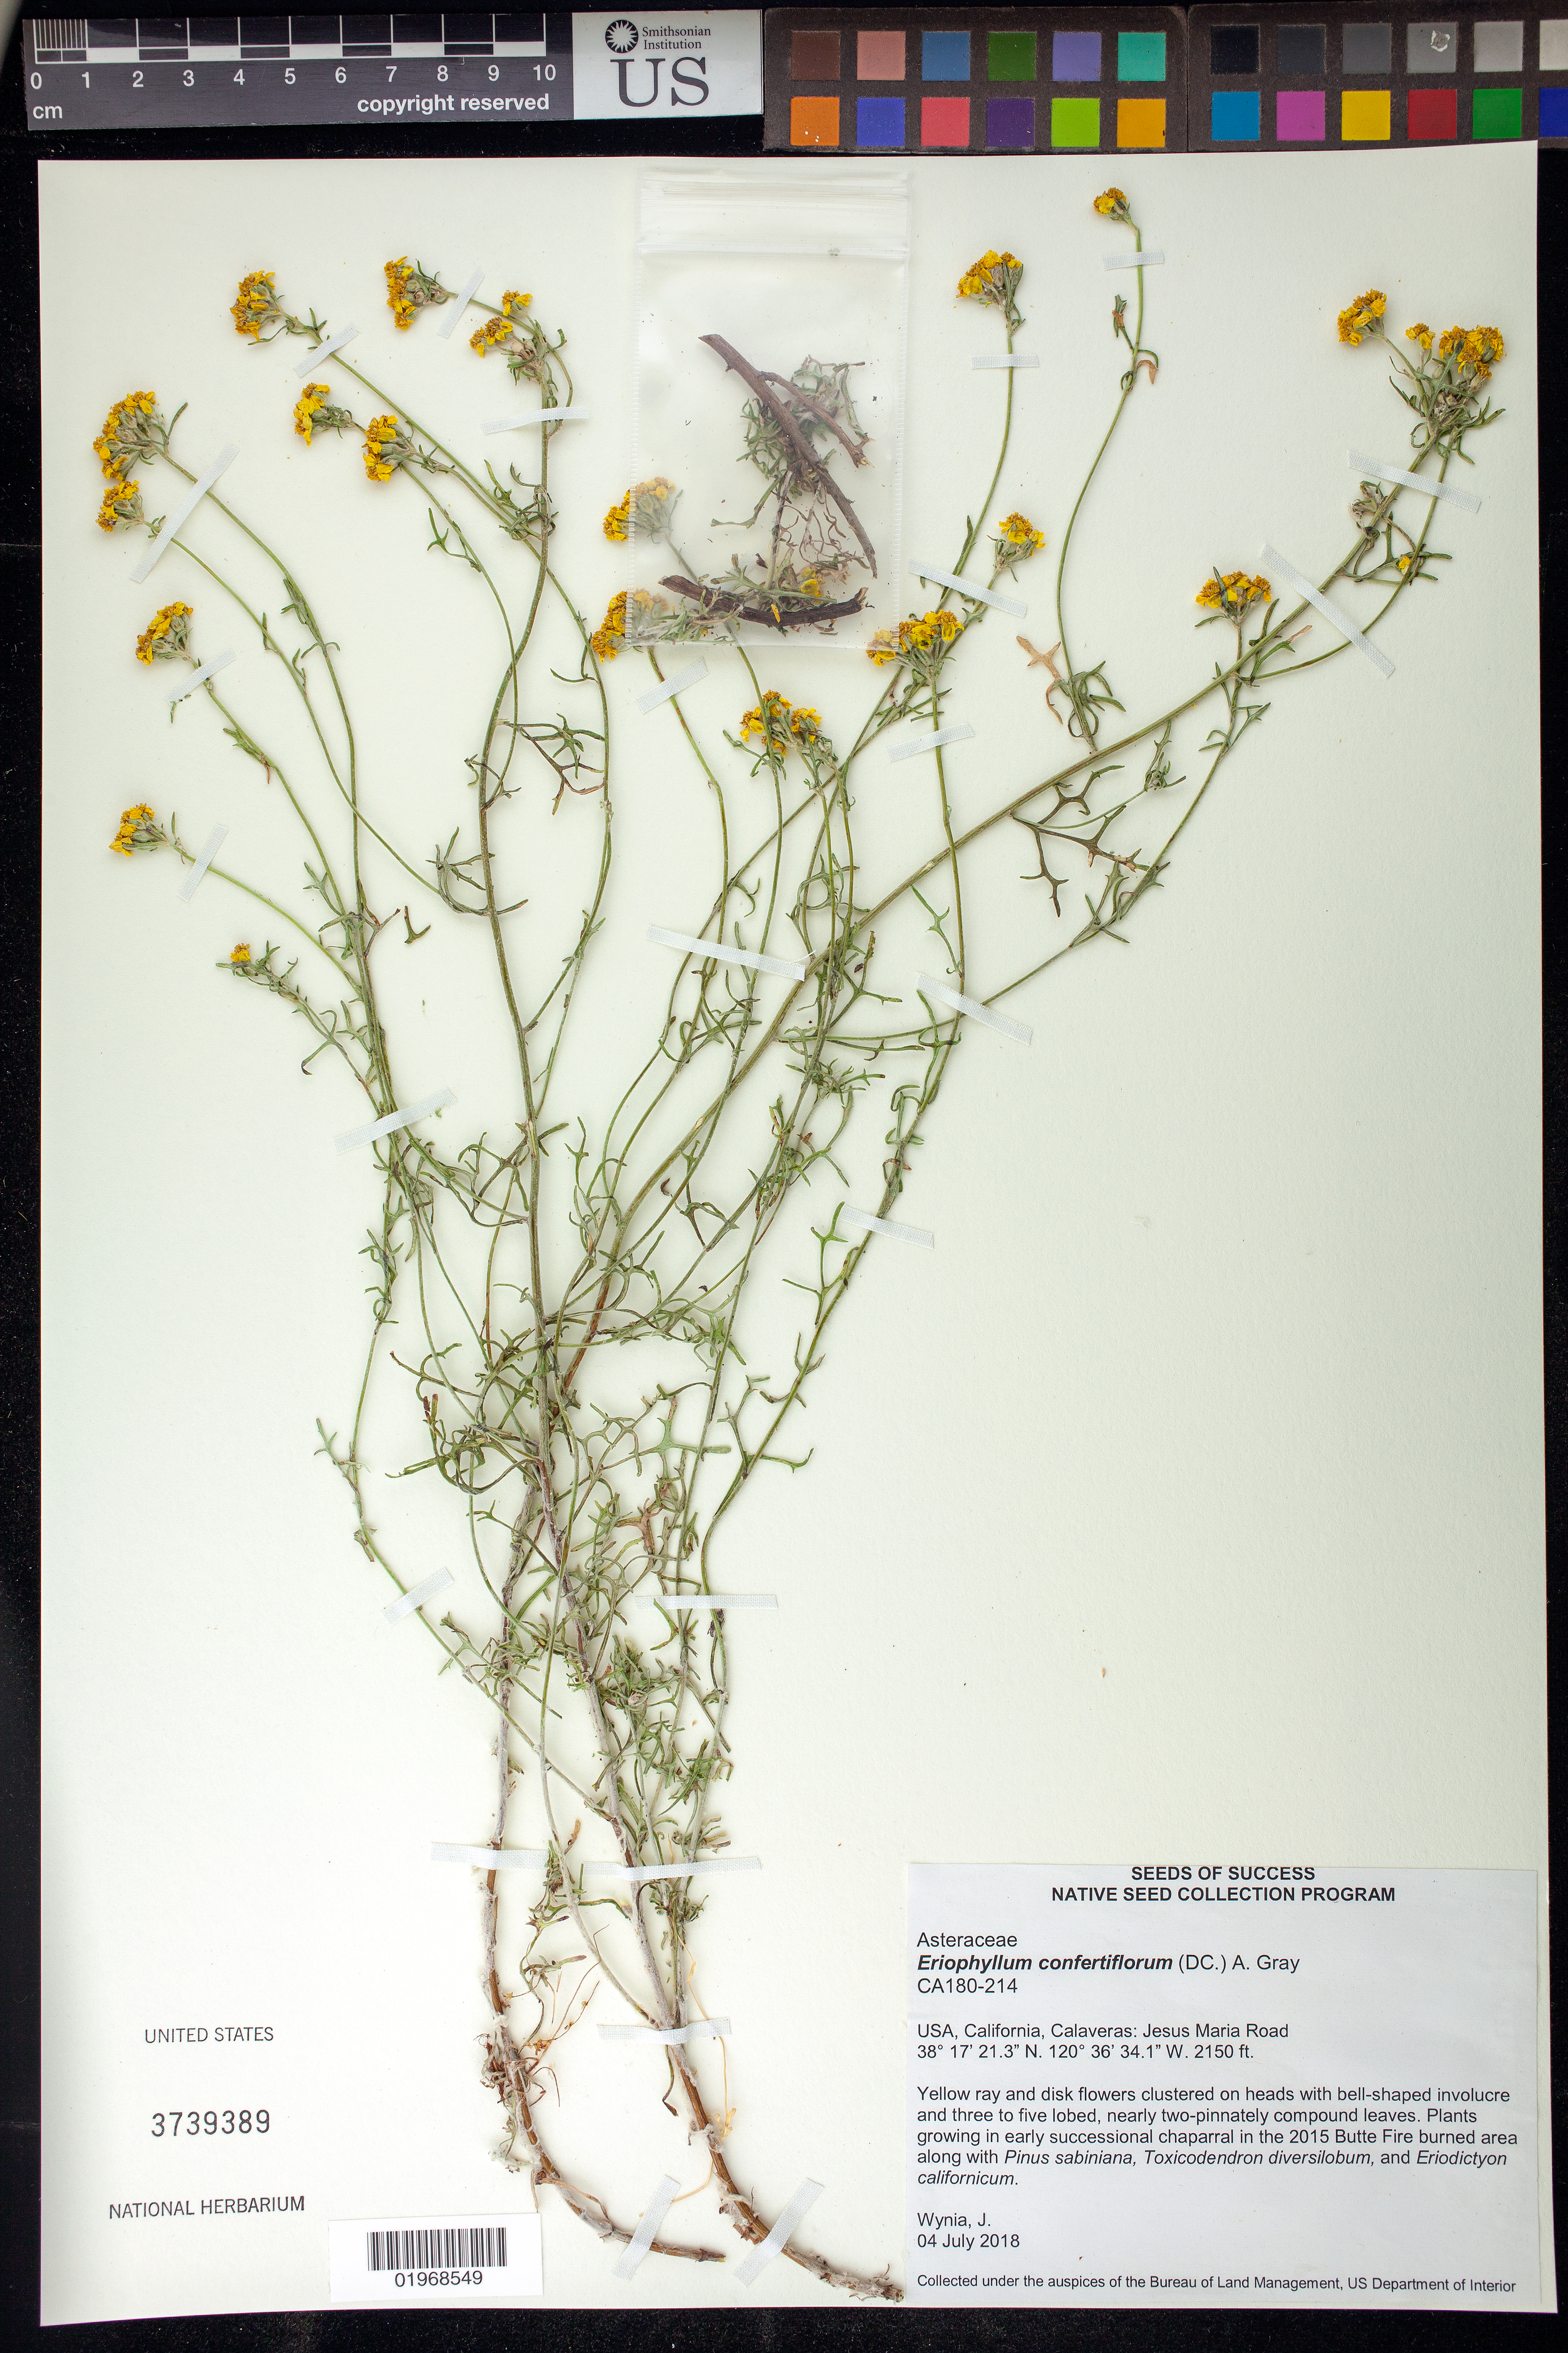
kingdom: Plantae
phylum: Tracheophyta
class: Magnoliopsida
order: Asterales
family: Asteraceae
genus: Eriophyllum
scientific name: Eriophyllum confertiflorum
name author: (DC.) A. Gray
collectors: J. Wynia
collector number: CA180-214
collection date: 2018-07-04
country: United States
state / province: California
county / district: Calaveras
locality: Jesus Maria Road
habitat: Chaparral, early successional stage so lacking dense shrubs. NVC=G257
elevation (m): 655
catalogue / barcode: US 3739389